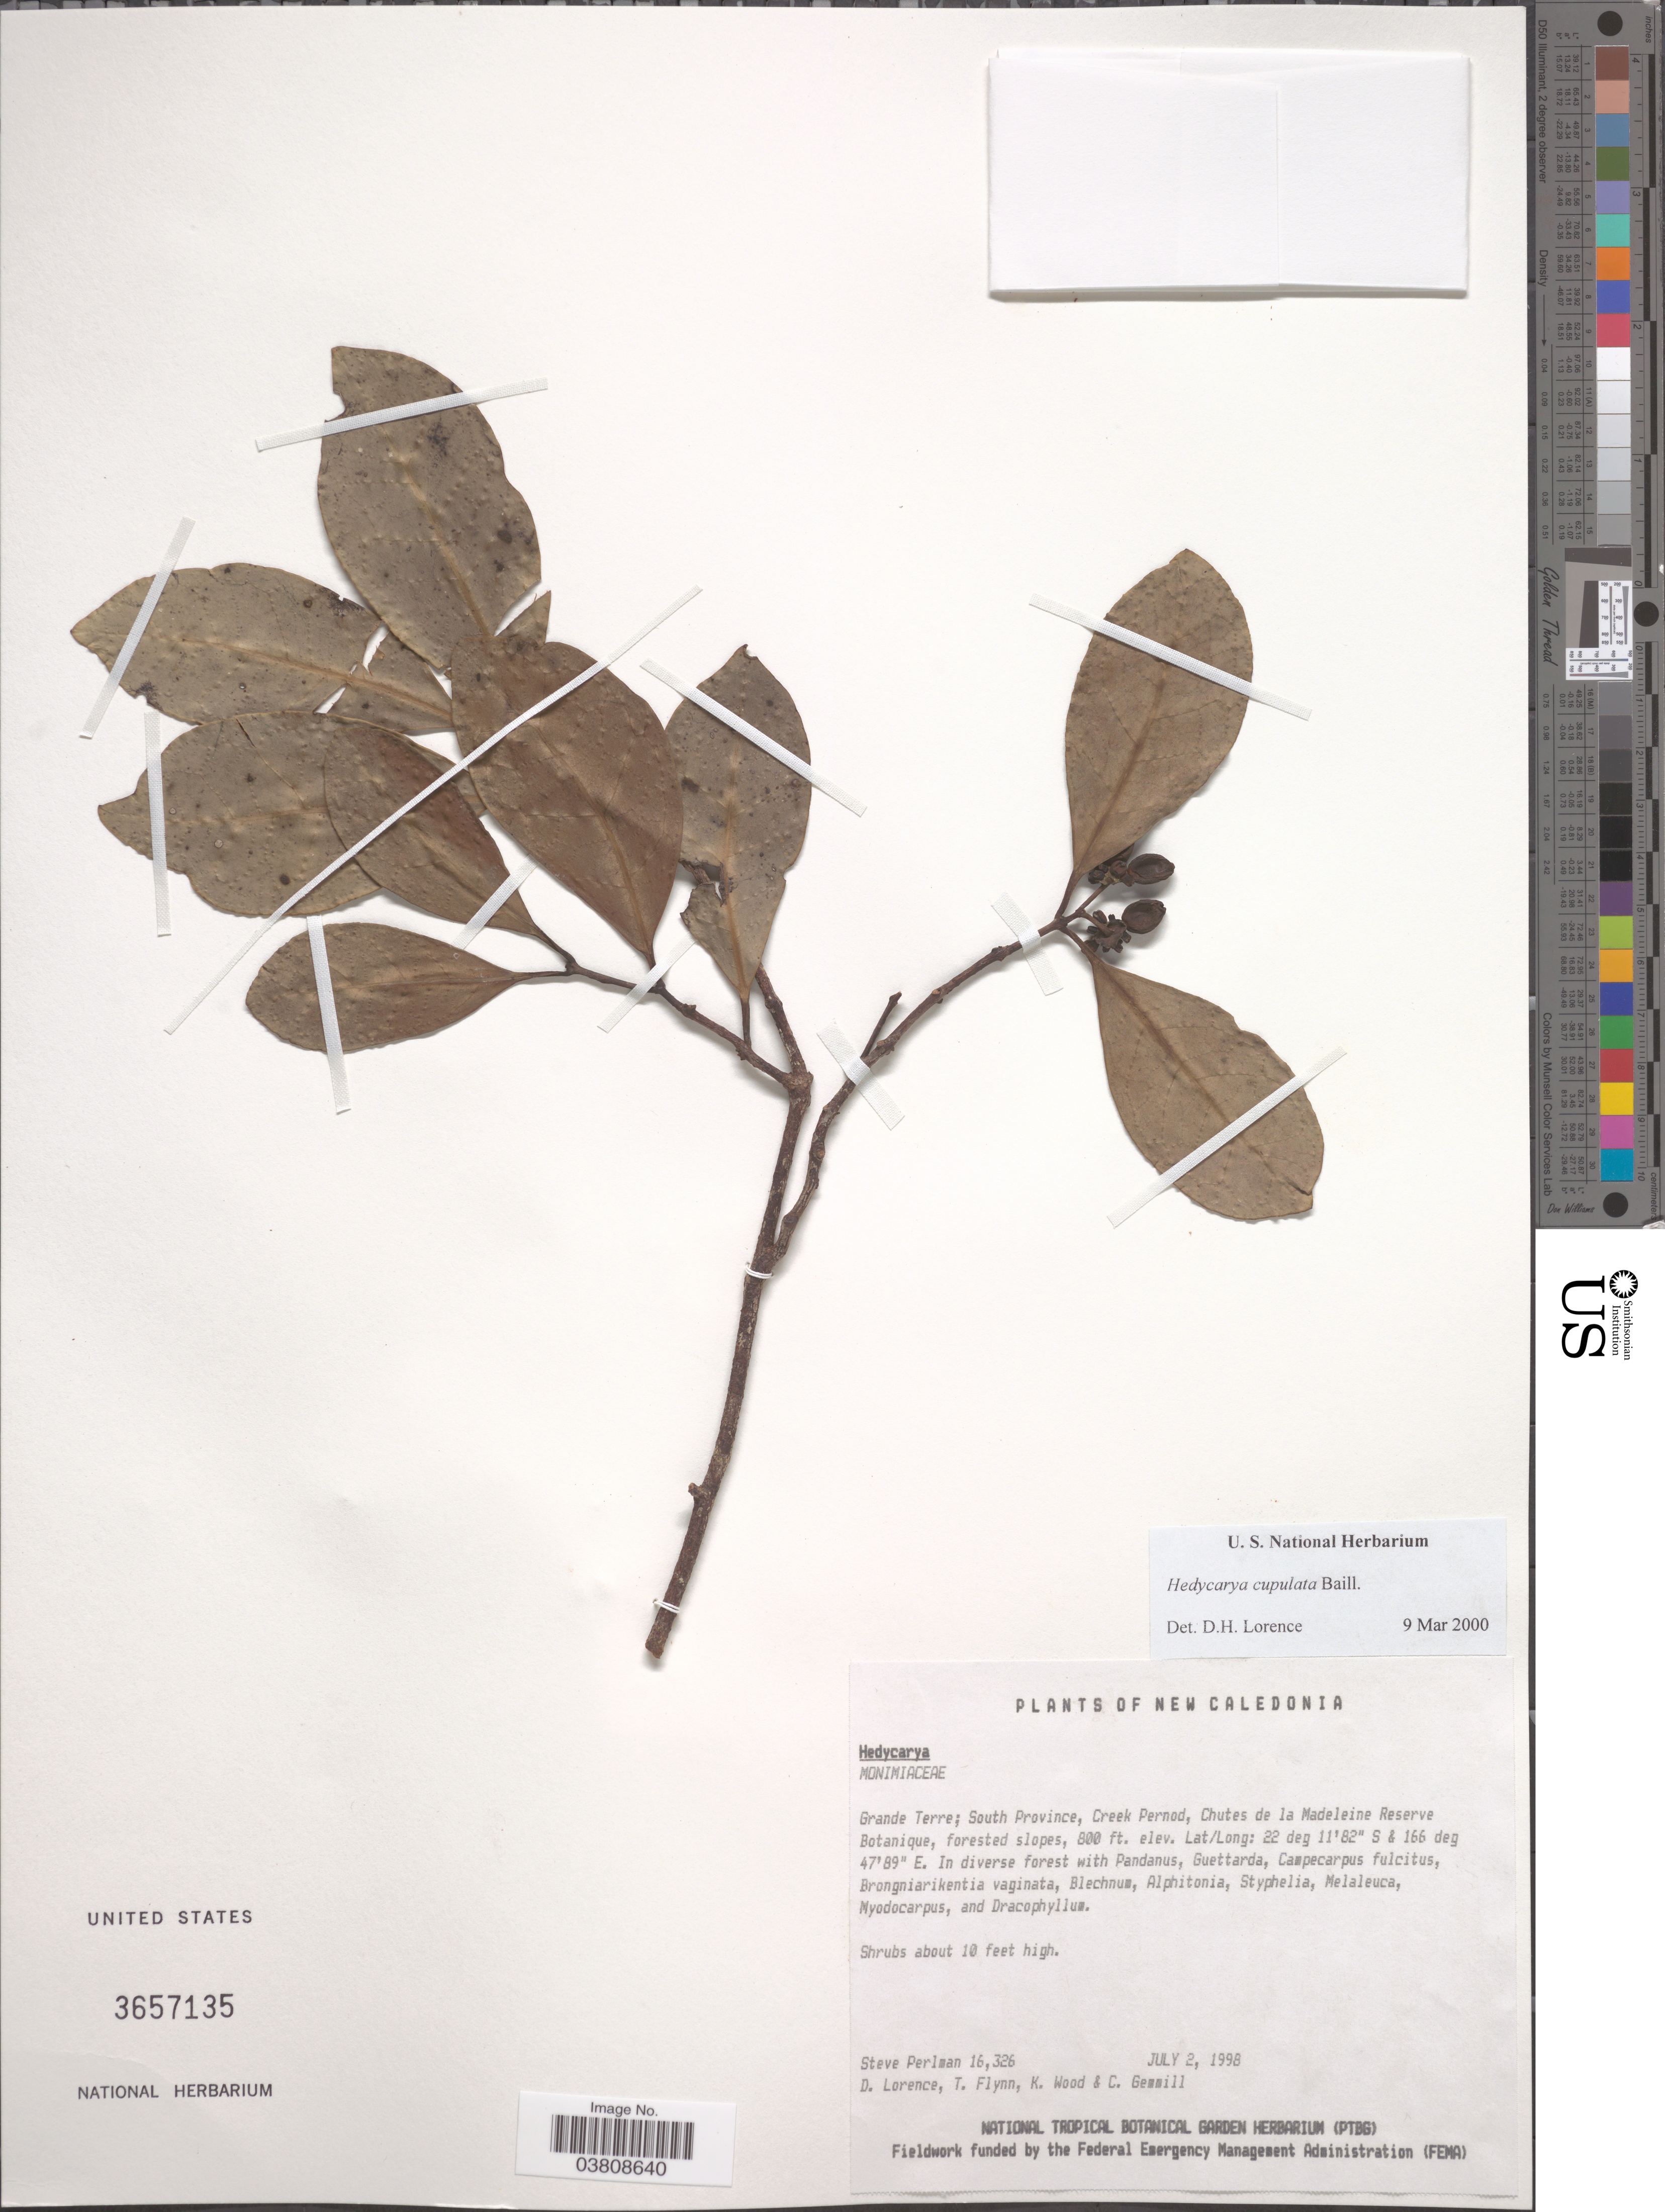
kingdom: Plantae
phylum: Tracheophyta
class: Magnoliopsida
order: Laurales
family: Monimiaceae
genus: Hedycarya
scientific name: Hedycarya cupulata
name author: Baill.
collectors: S. Perlman, D. Lorence, T. Flynn, K. Wood & C. Gemmill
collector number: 16326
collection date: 1998-07-02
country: New Caledonia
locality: Grande Terre; South Province, Creek Pernod, Chutes de la Madeleine Reserve Botanique.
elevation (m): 244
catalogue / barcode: US 3657135